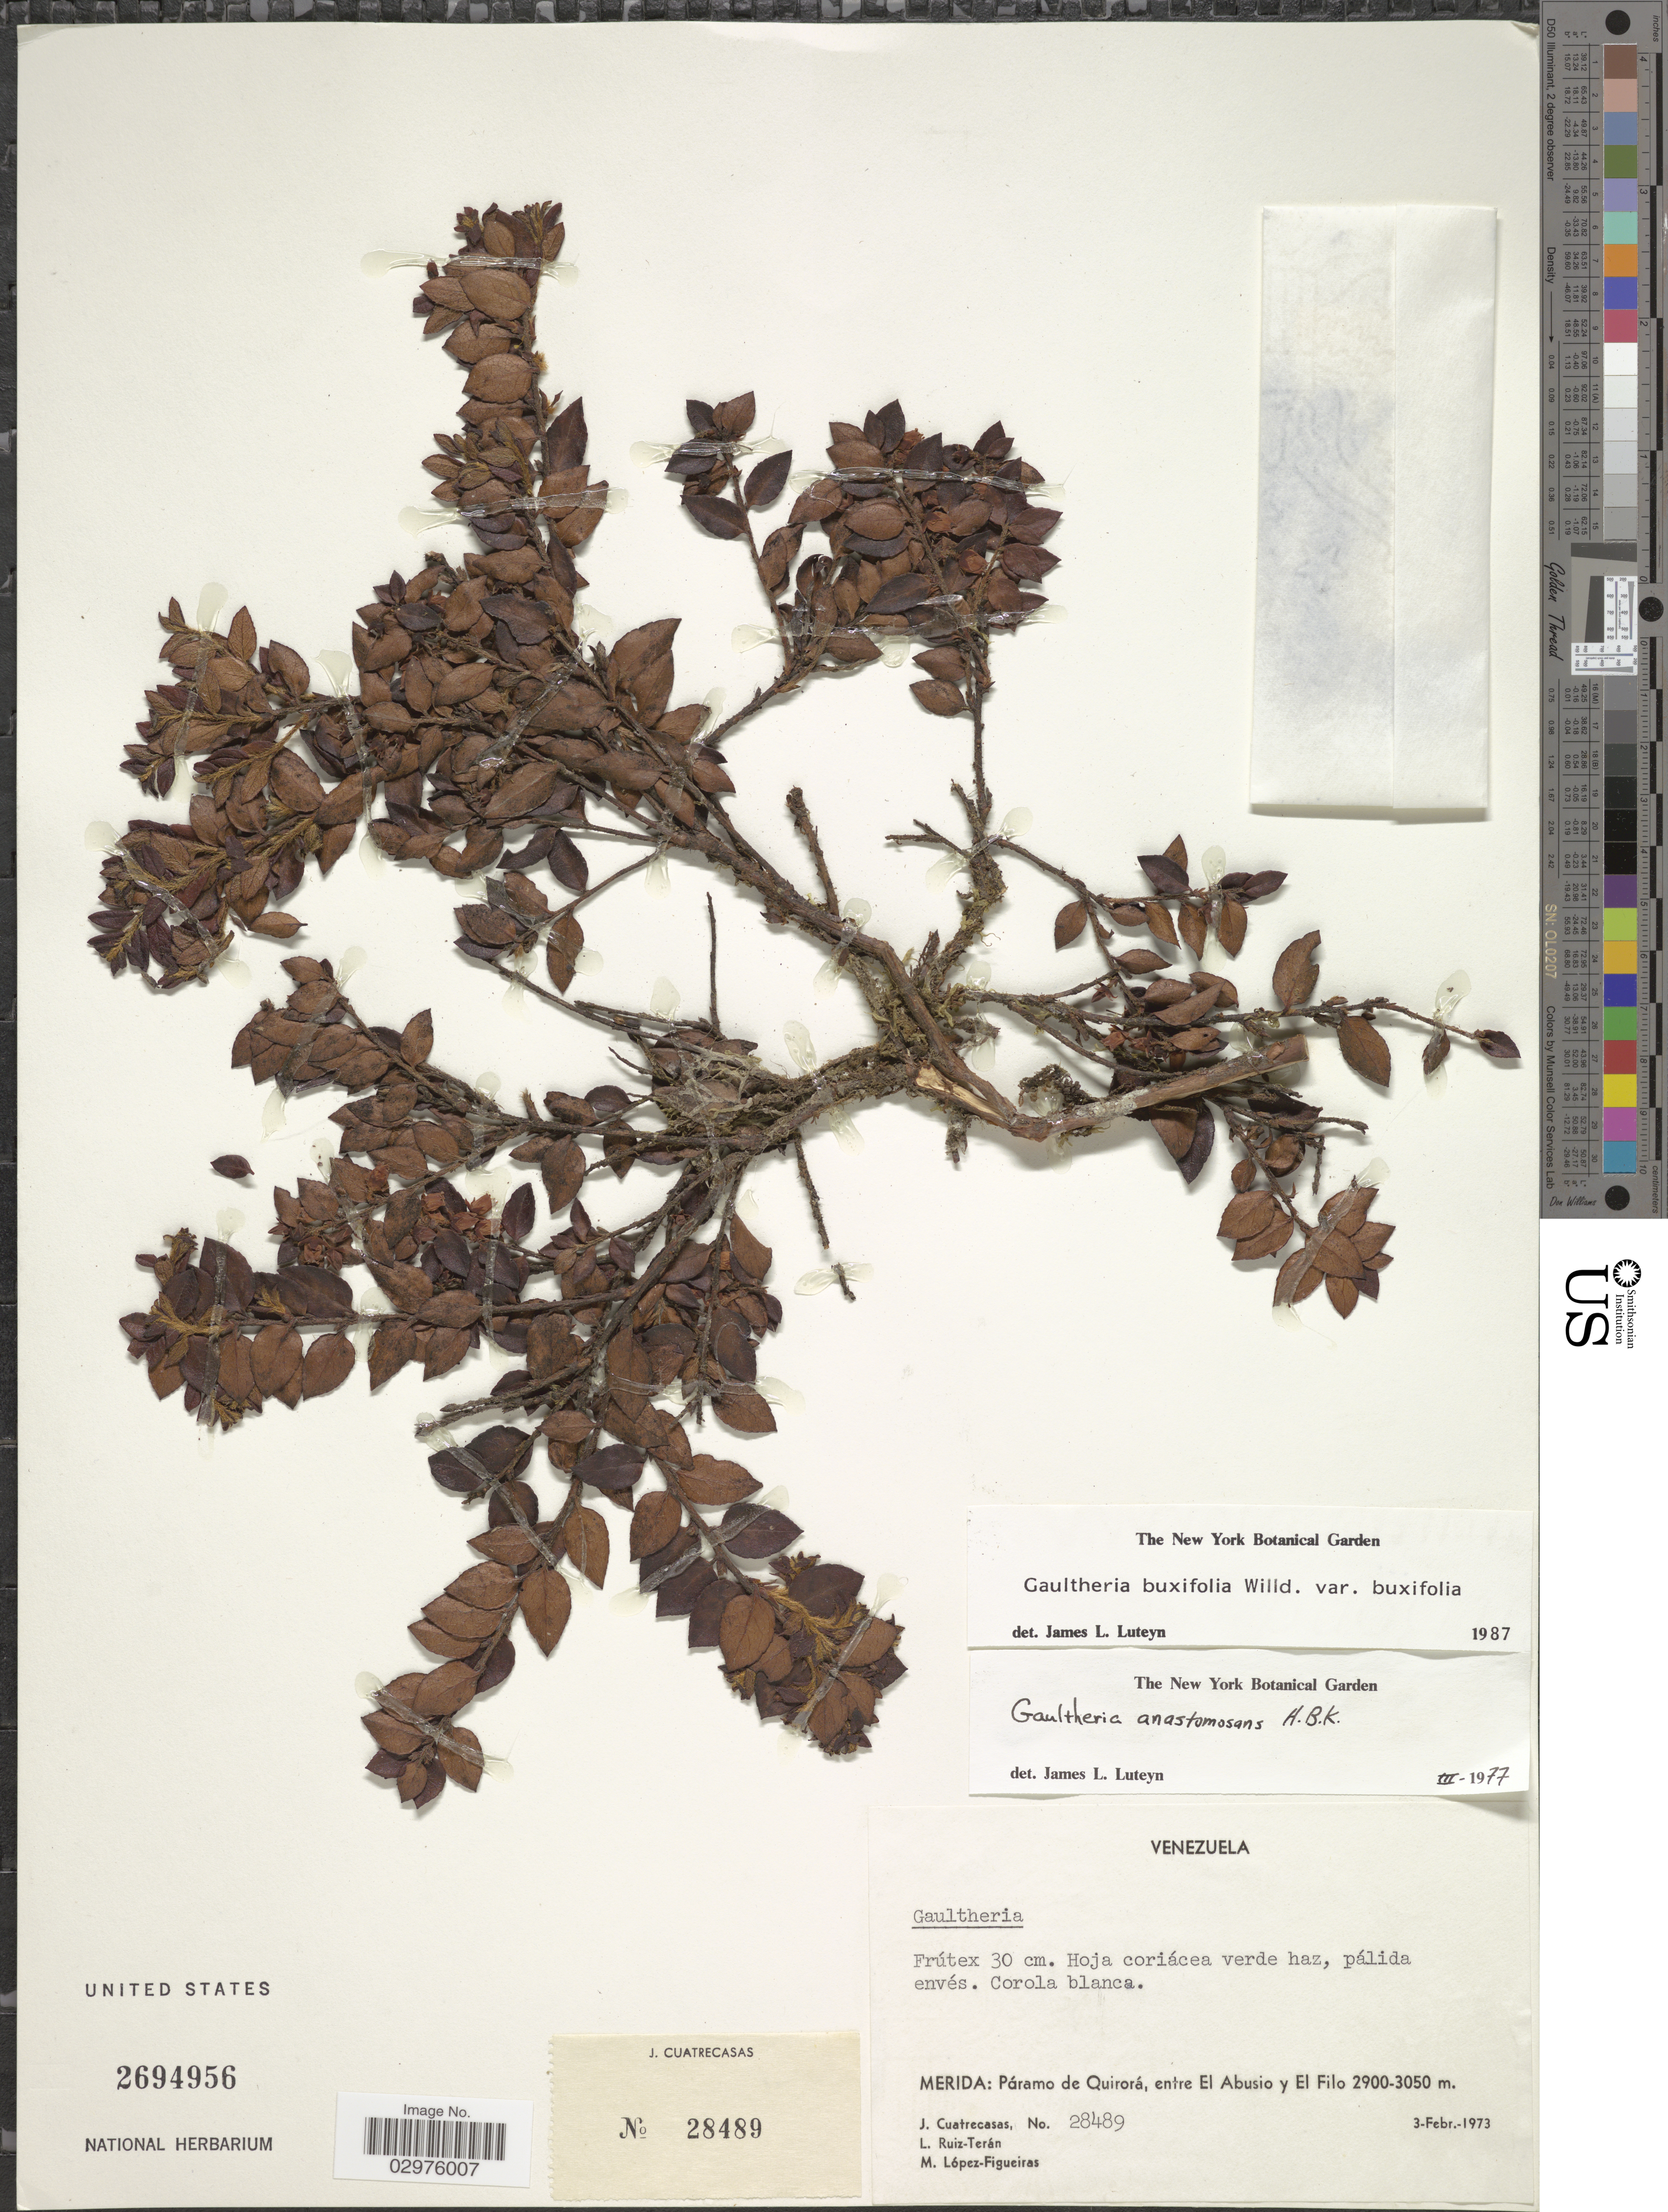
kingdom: Plantae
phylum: Tracheophyta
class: Magnoliopsida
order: Ericales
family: Ericaceae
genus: Gaultheria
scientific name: Gaultheria buxifolia var. buxifolia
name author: Willd.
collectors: J. Cuatrecasas, L. E. Ruíz-Terán & M. López Figueiras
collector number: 28489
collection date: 1973-02-03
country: Venezuela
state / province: Mérida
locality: Merida: Páramo de Quirorá, entre El Abusio y El Filo.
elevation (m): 2900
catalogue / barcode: US 2694956